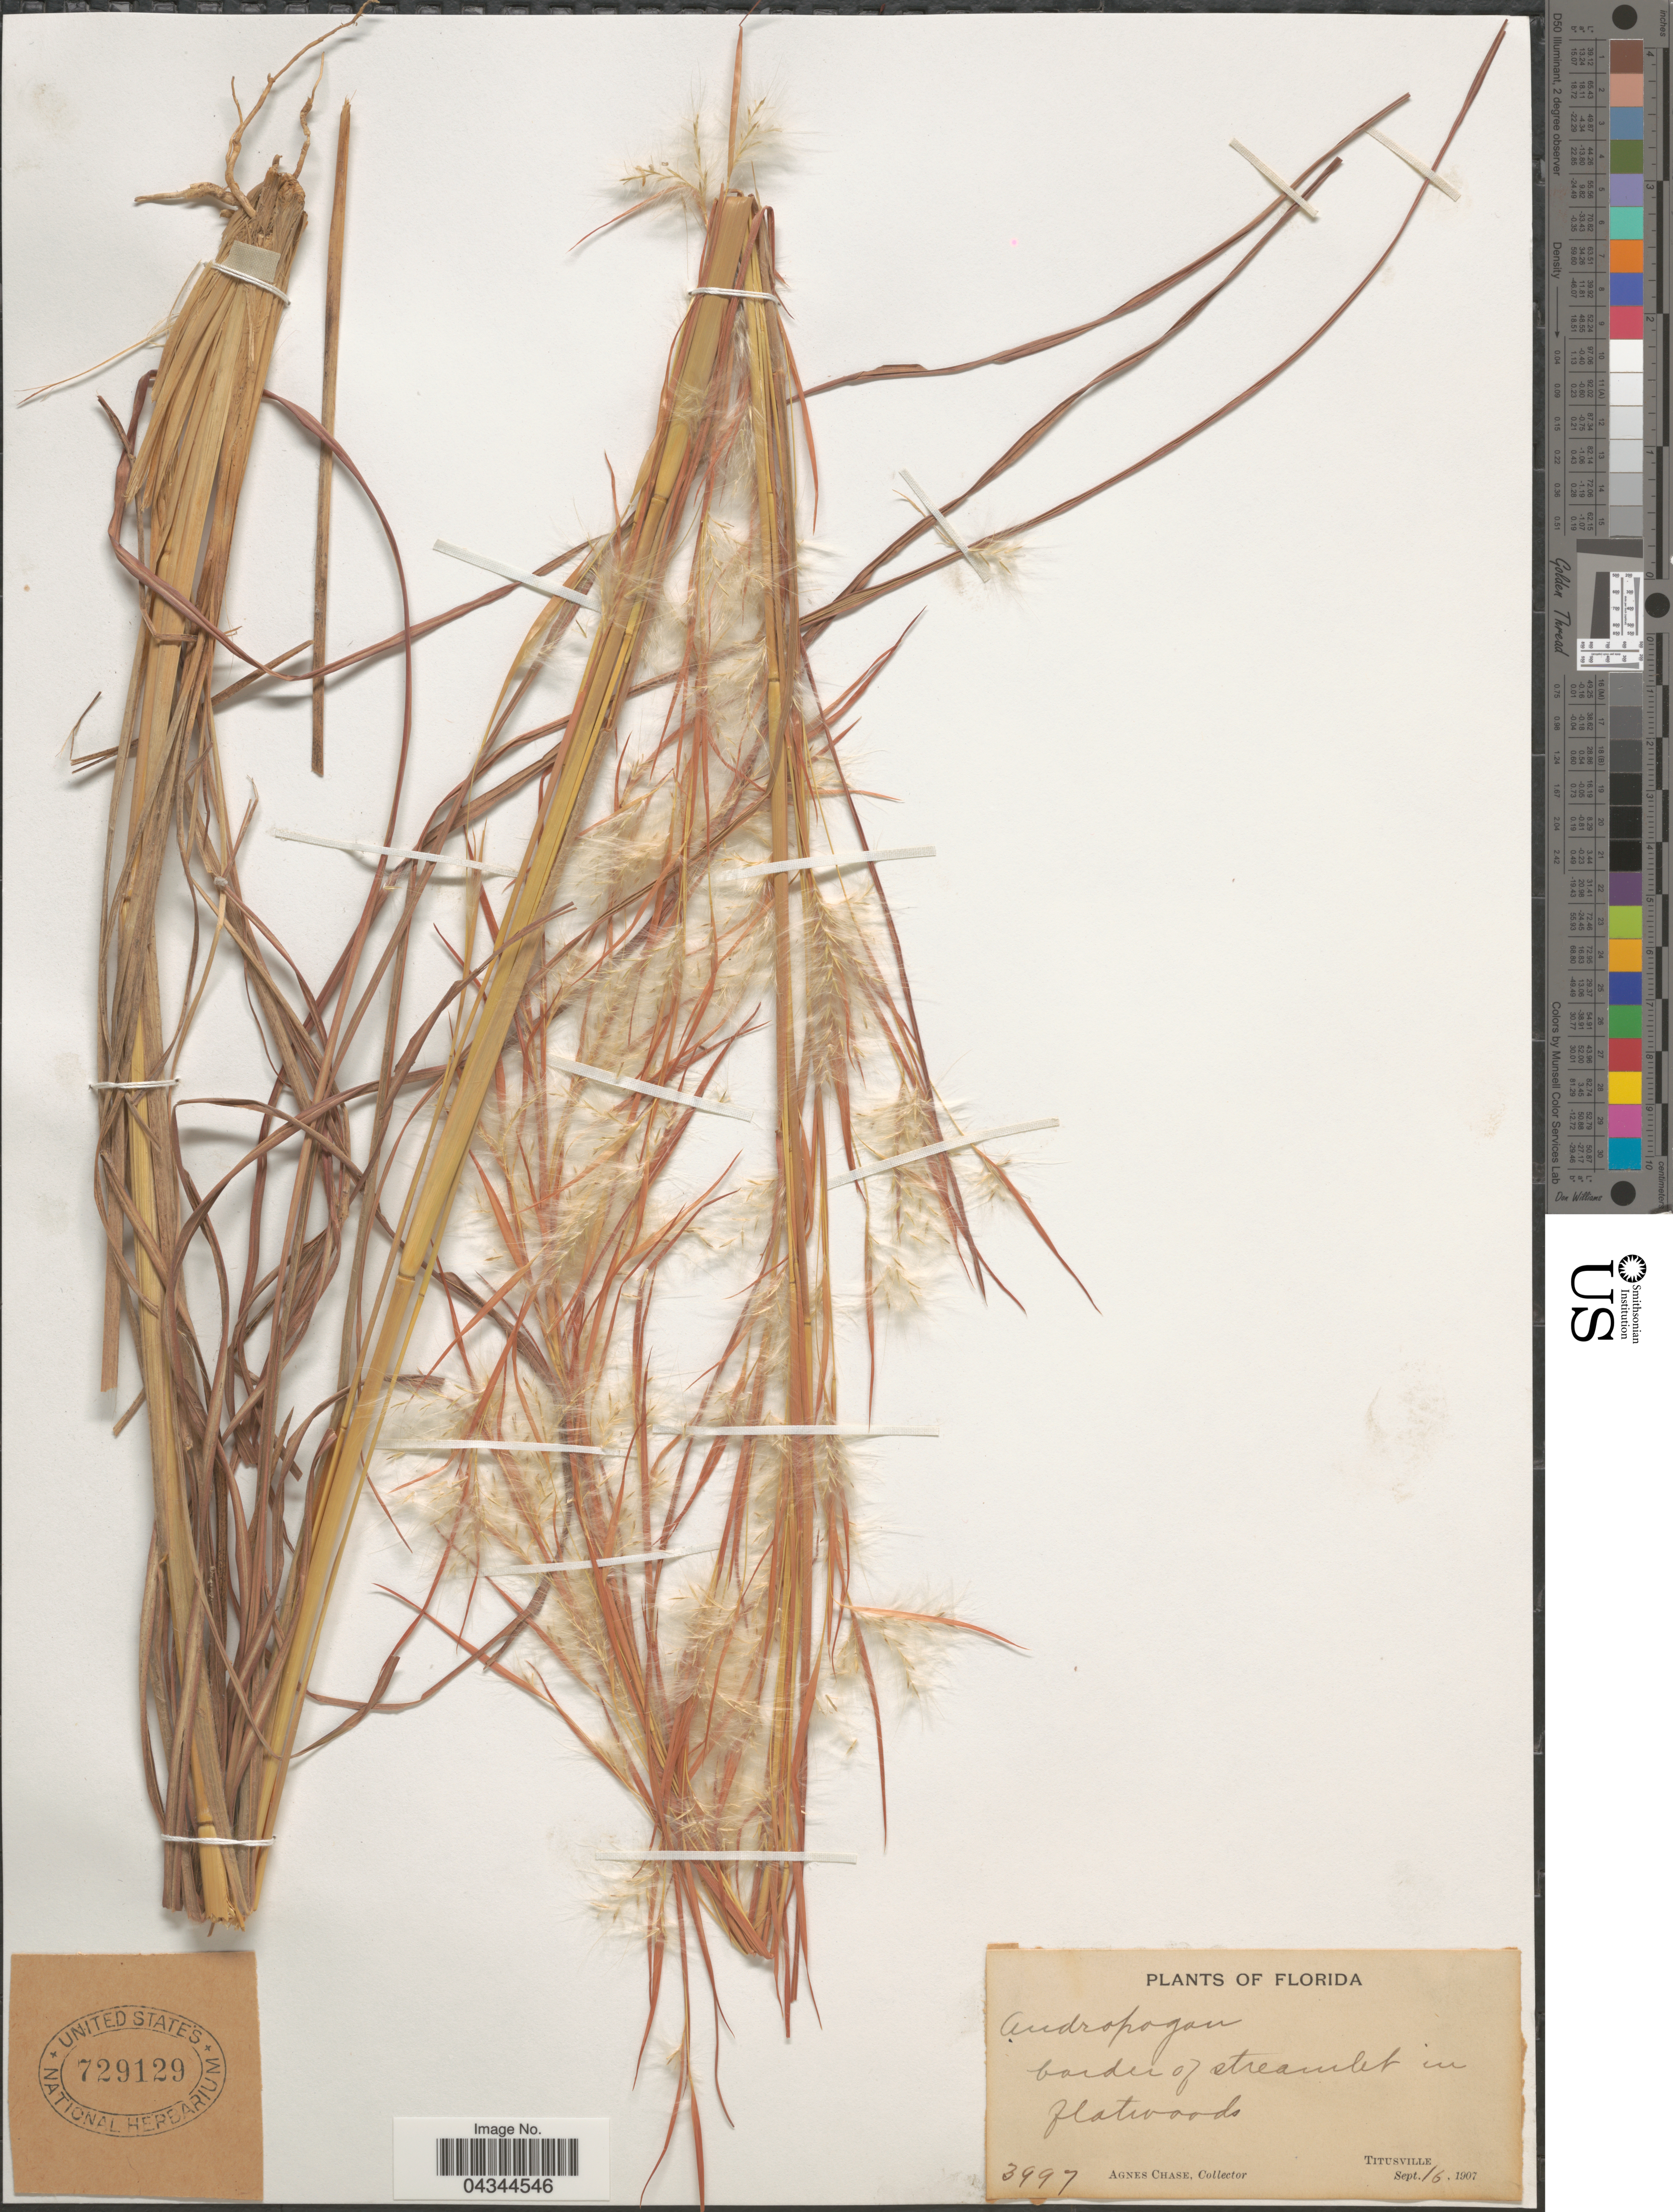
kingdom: Plantae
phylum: Tracheophyta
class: Liliopsida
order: Poales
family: Poaceae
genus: Andropogon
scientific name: Andropogon sp.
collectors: A. Chase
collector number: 3997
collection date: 1907-09-16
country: United States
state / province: Florida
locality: Border of streamlet in flatwoods. Titusville.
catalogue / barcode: US 729129